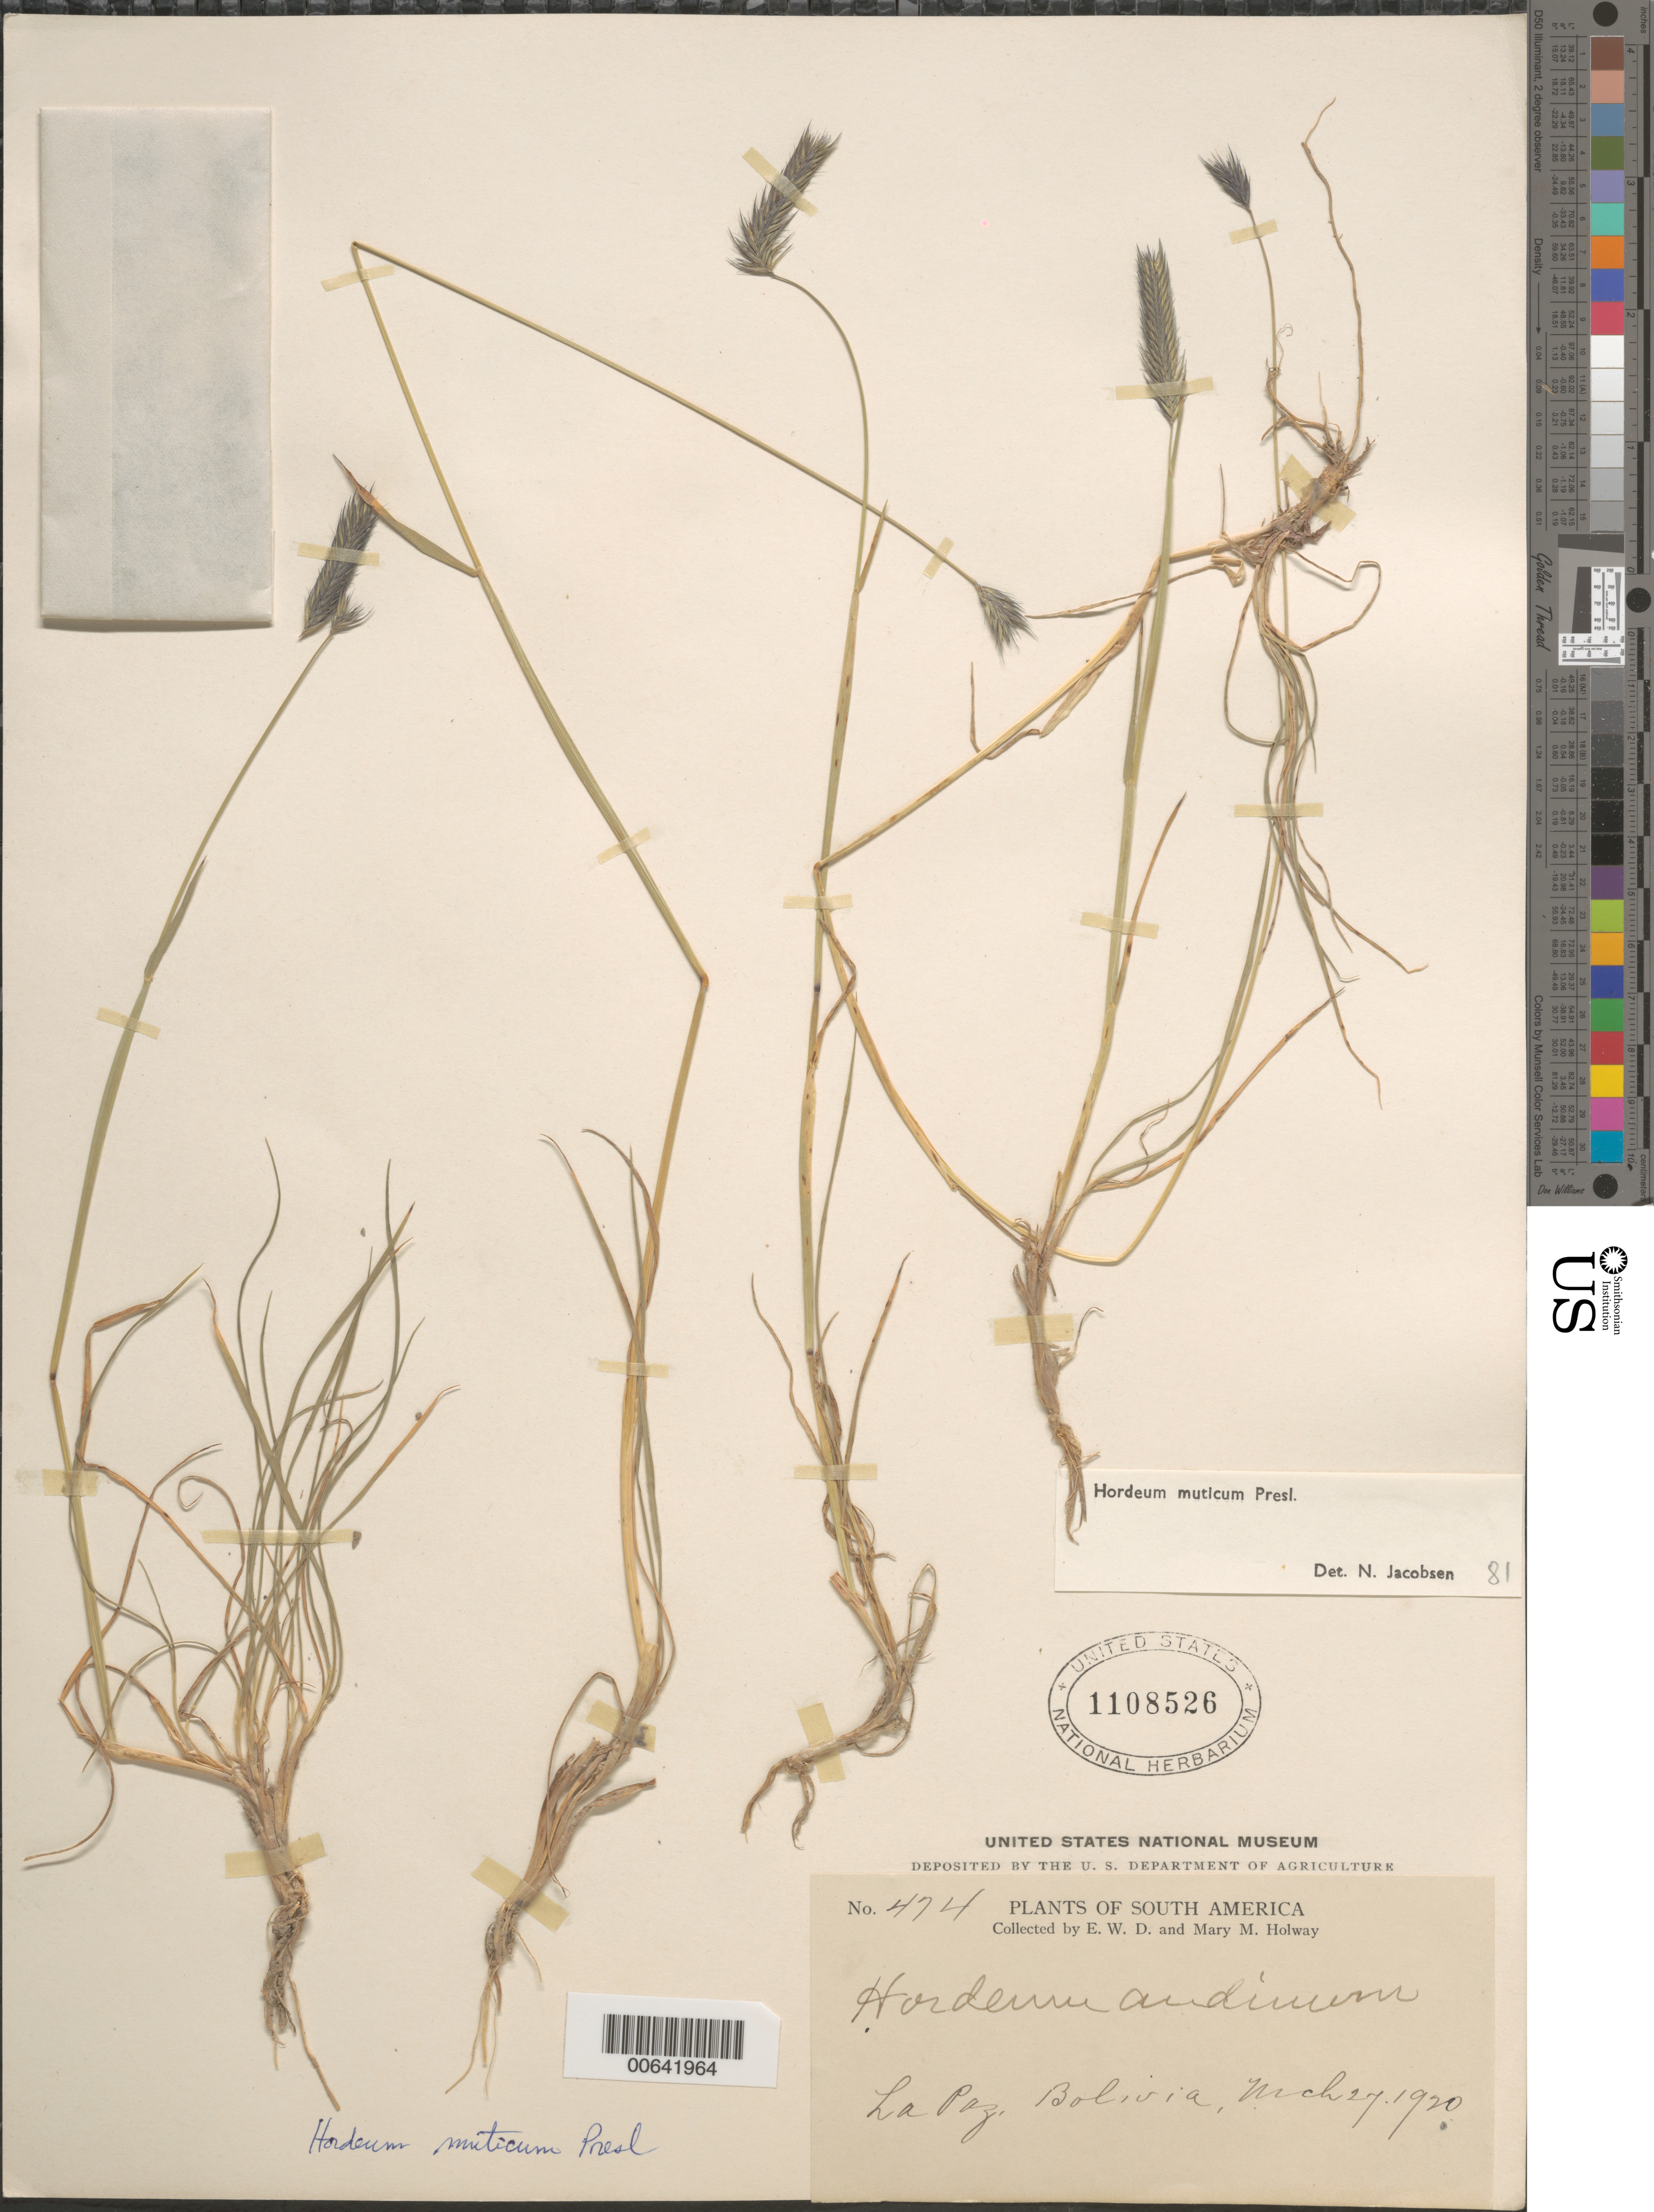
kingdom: Plantae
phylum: Tracheophyta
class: Liliopsida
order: Poales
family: Poaceae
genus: Hordeum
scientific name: Hordeum muticum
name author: J. Presl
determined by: Jacobsen, N. H. G.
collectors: E. W. D. Holway & M. M. Holway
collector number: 474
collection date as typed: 27 Mar 1920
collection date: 1920-03-27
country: Bolivia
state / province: La Paz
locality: Bolivia (no especifica Localidad)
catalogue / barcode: US 1108526